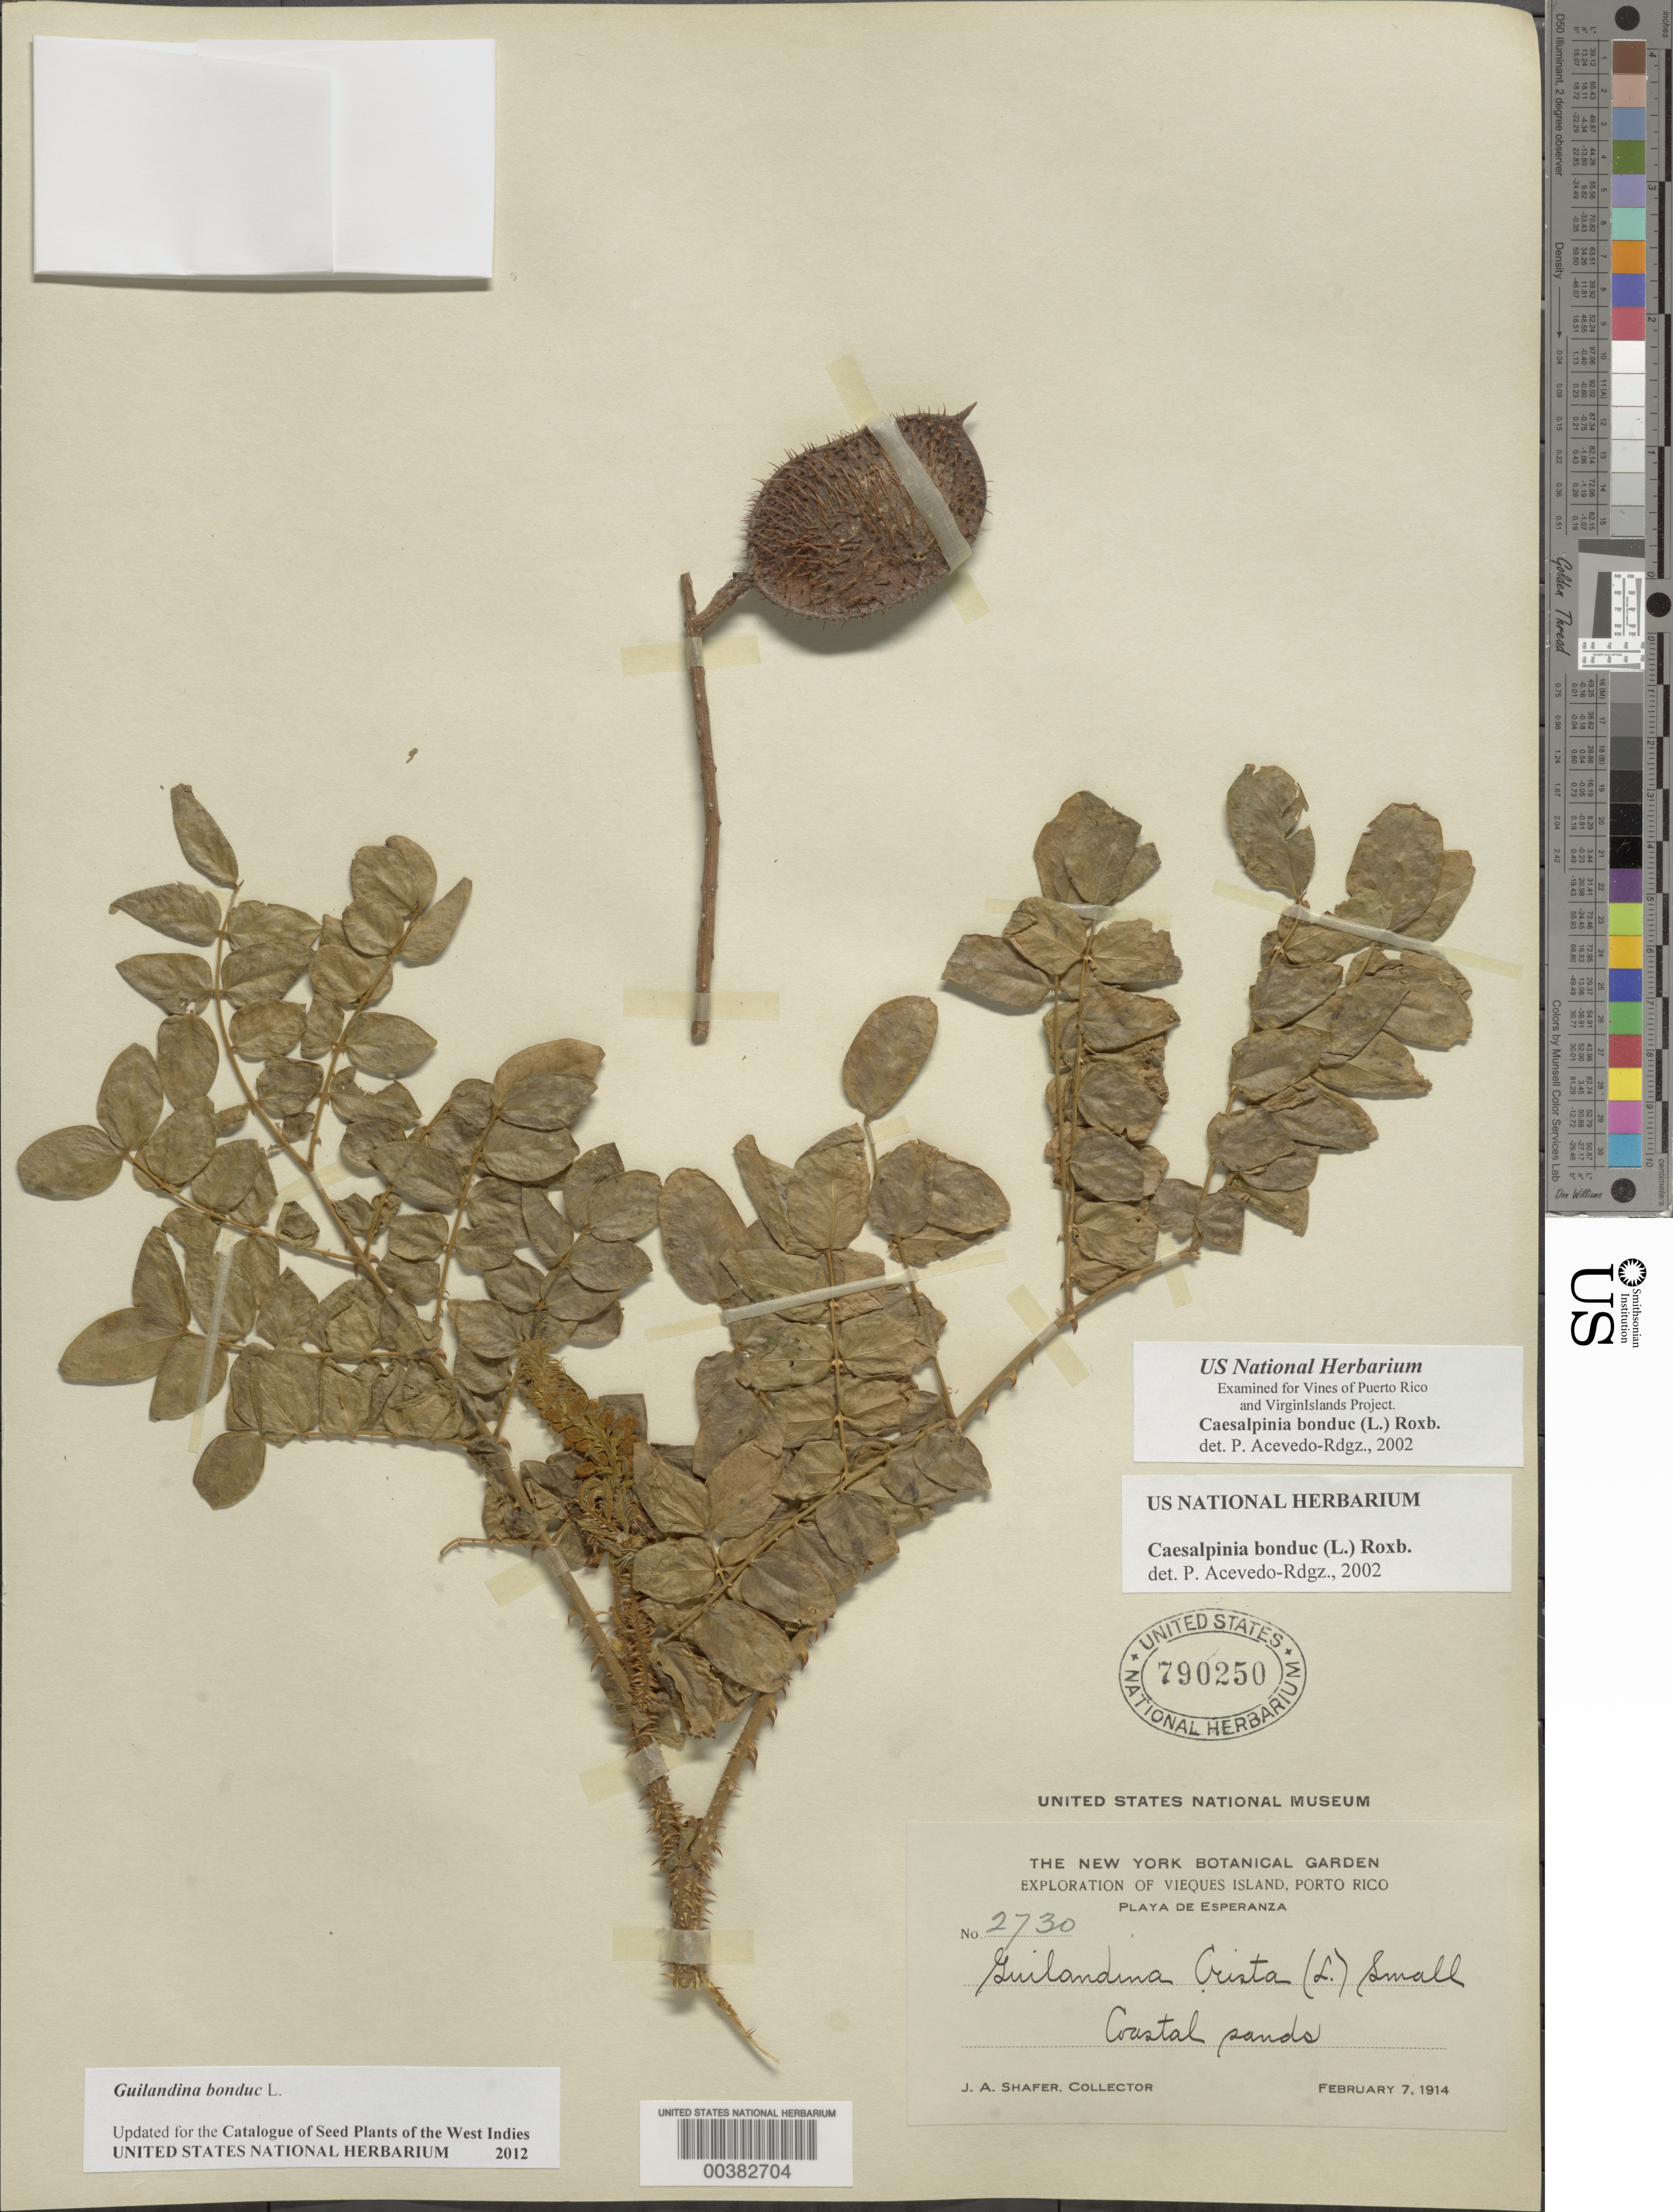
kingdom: Plantae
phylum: Tracheophyta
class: Magnoliopsida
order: Fabales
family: Fabaceae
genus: Guilandina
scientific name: Guilandina bonduc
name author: L.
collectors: J. A. Shafer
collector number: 2730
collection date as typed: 07 Feb 1914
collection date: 1914-02-07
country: Puerto Rico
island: Greater Antilles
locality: Playa de Esperanza.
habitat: coastal sands.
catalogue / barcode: US 790250